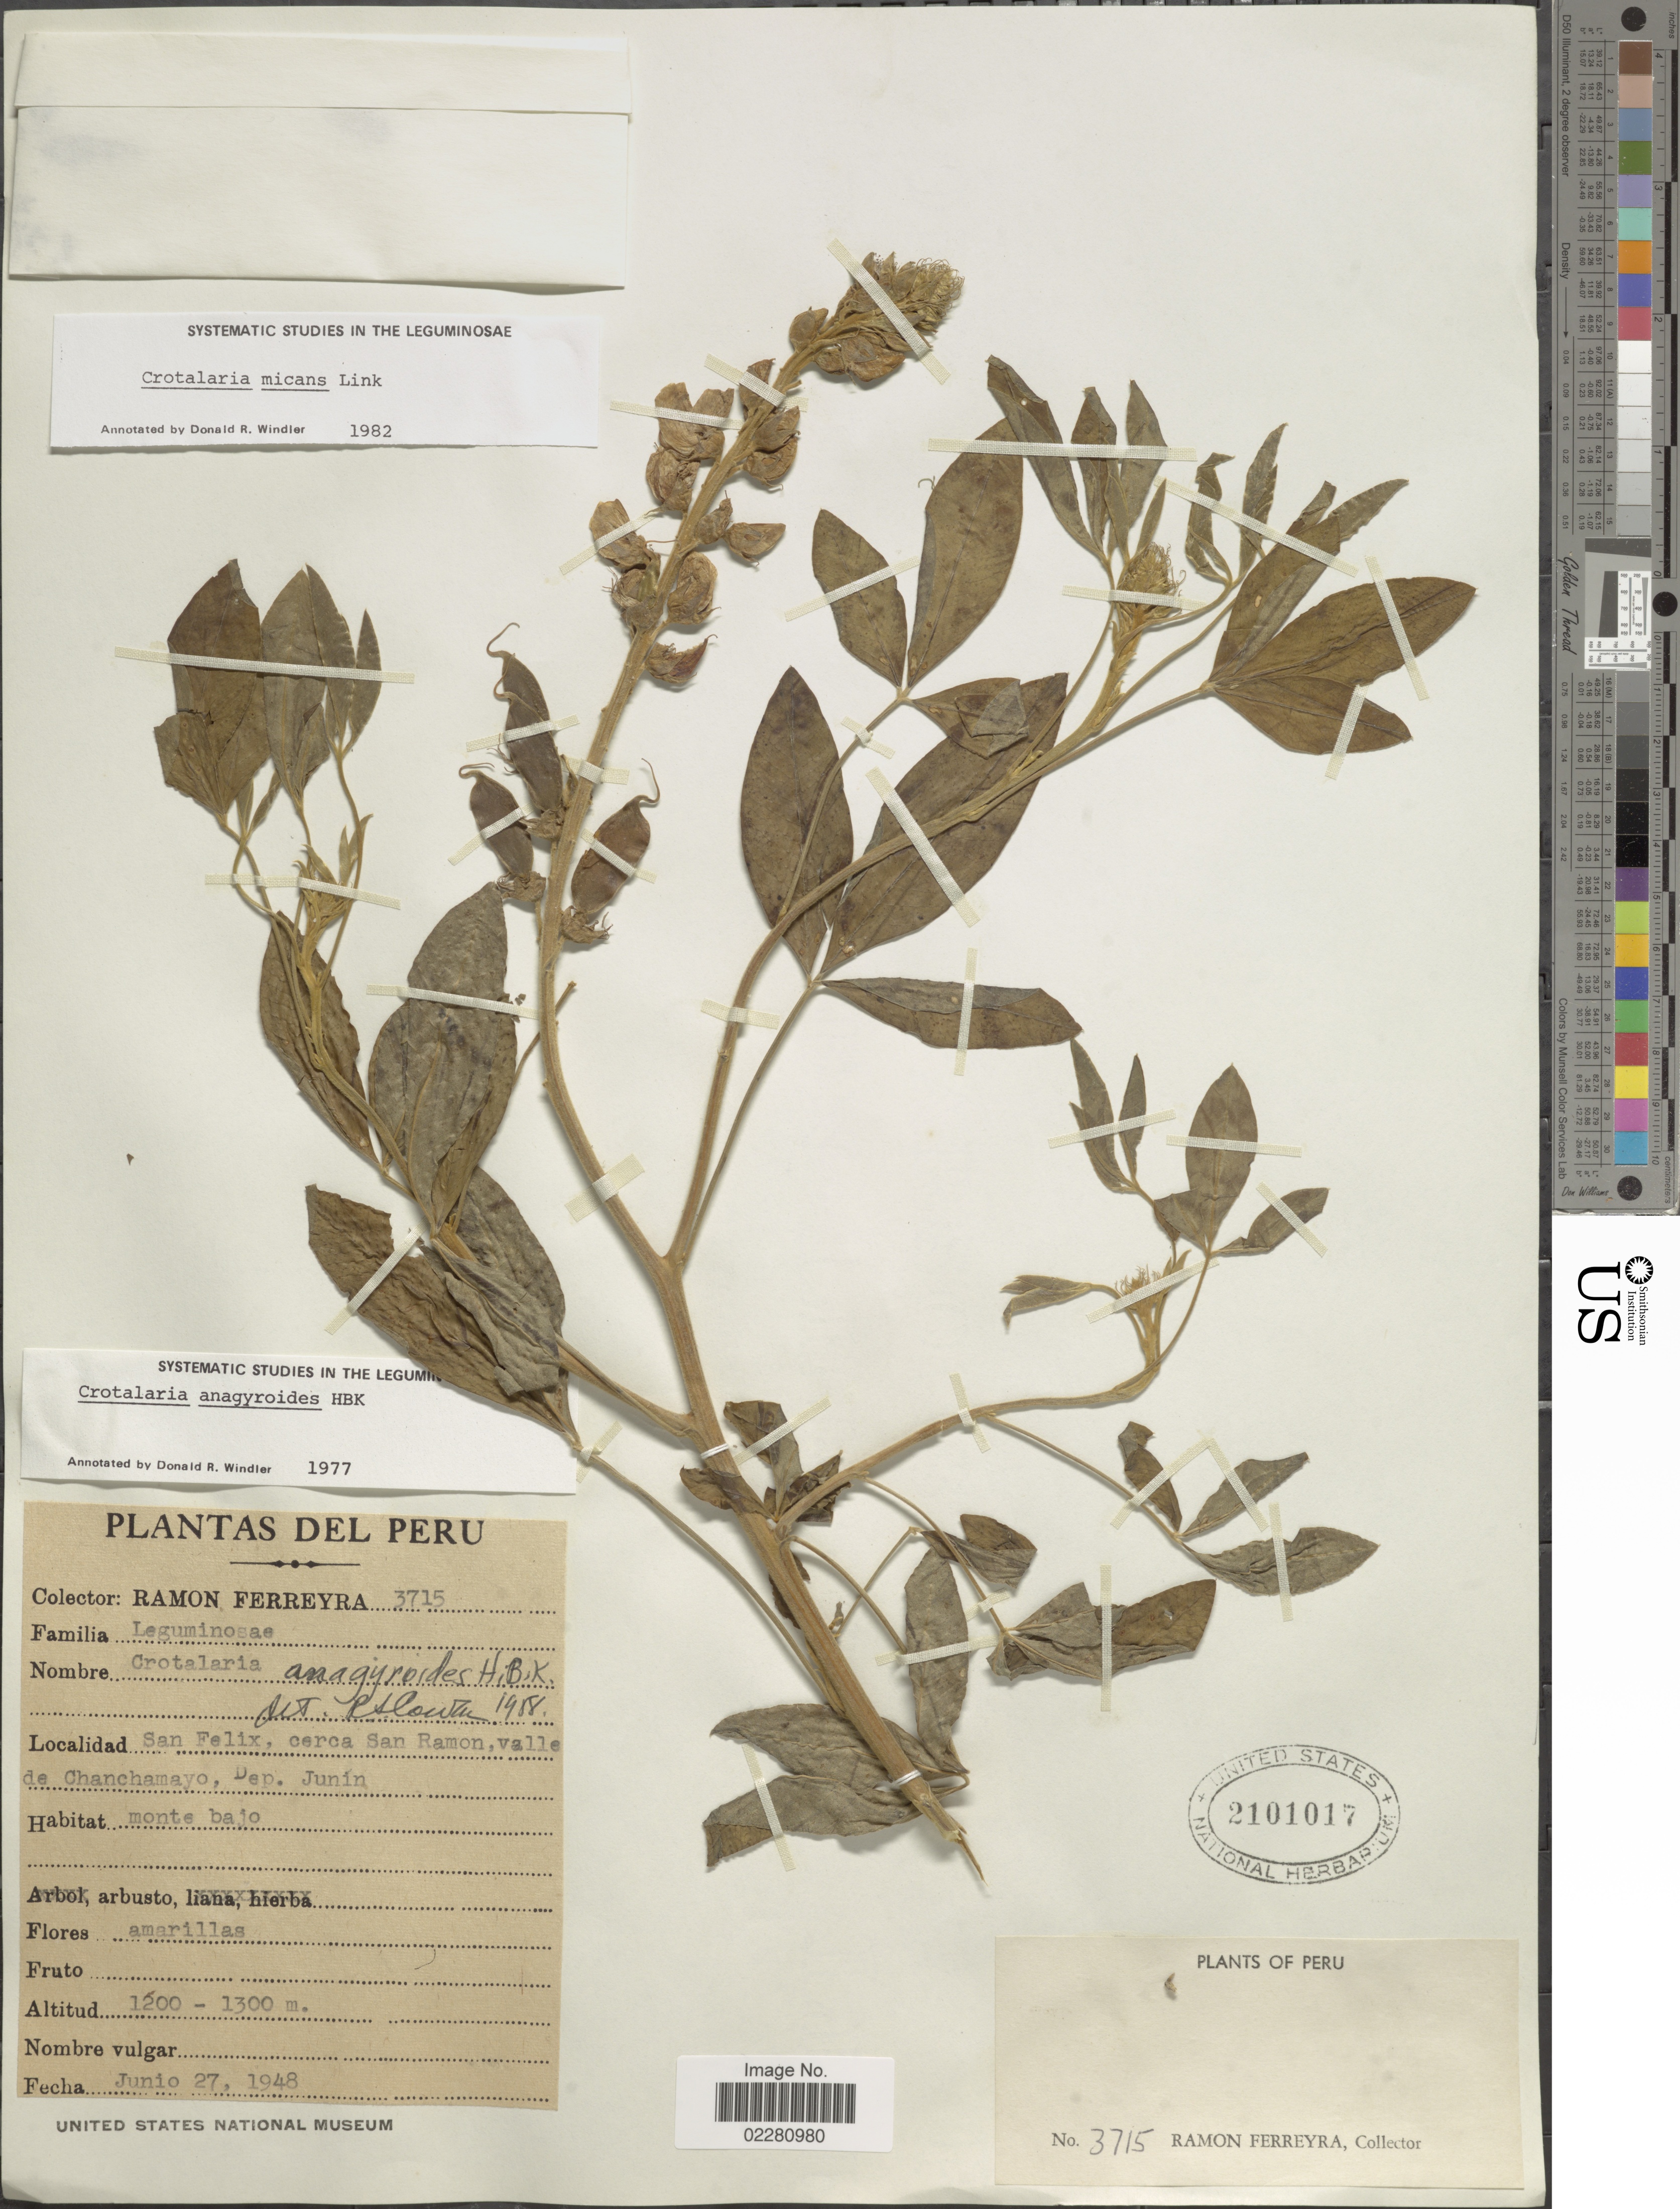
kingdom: Plantae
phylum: Tracheophyta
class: Magnoliopsida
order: Fabales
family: Fabaceae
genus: Crotalaria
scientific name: Crotalaria micans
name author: Link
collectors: R. A. Ferreyra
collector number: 3715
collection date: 1948-06-27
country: Peru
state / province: Junín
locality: San Felix, cerca San Ramon, Valle de Chanchamayo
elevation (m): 1200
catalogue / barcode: US 2101017